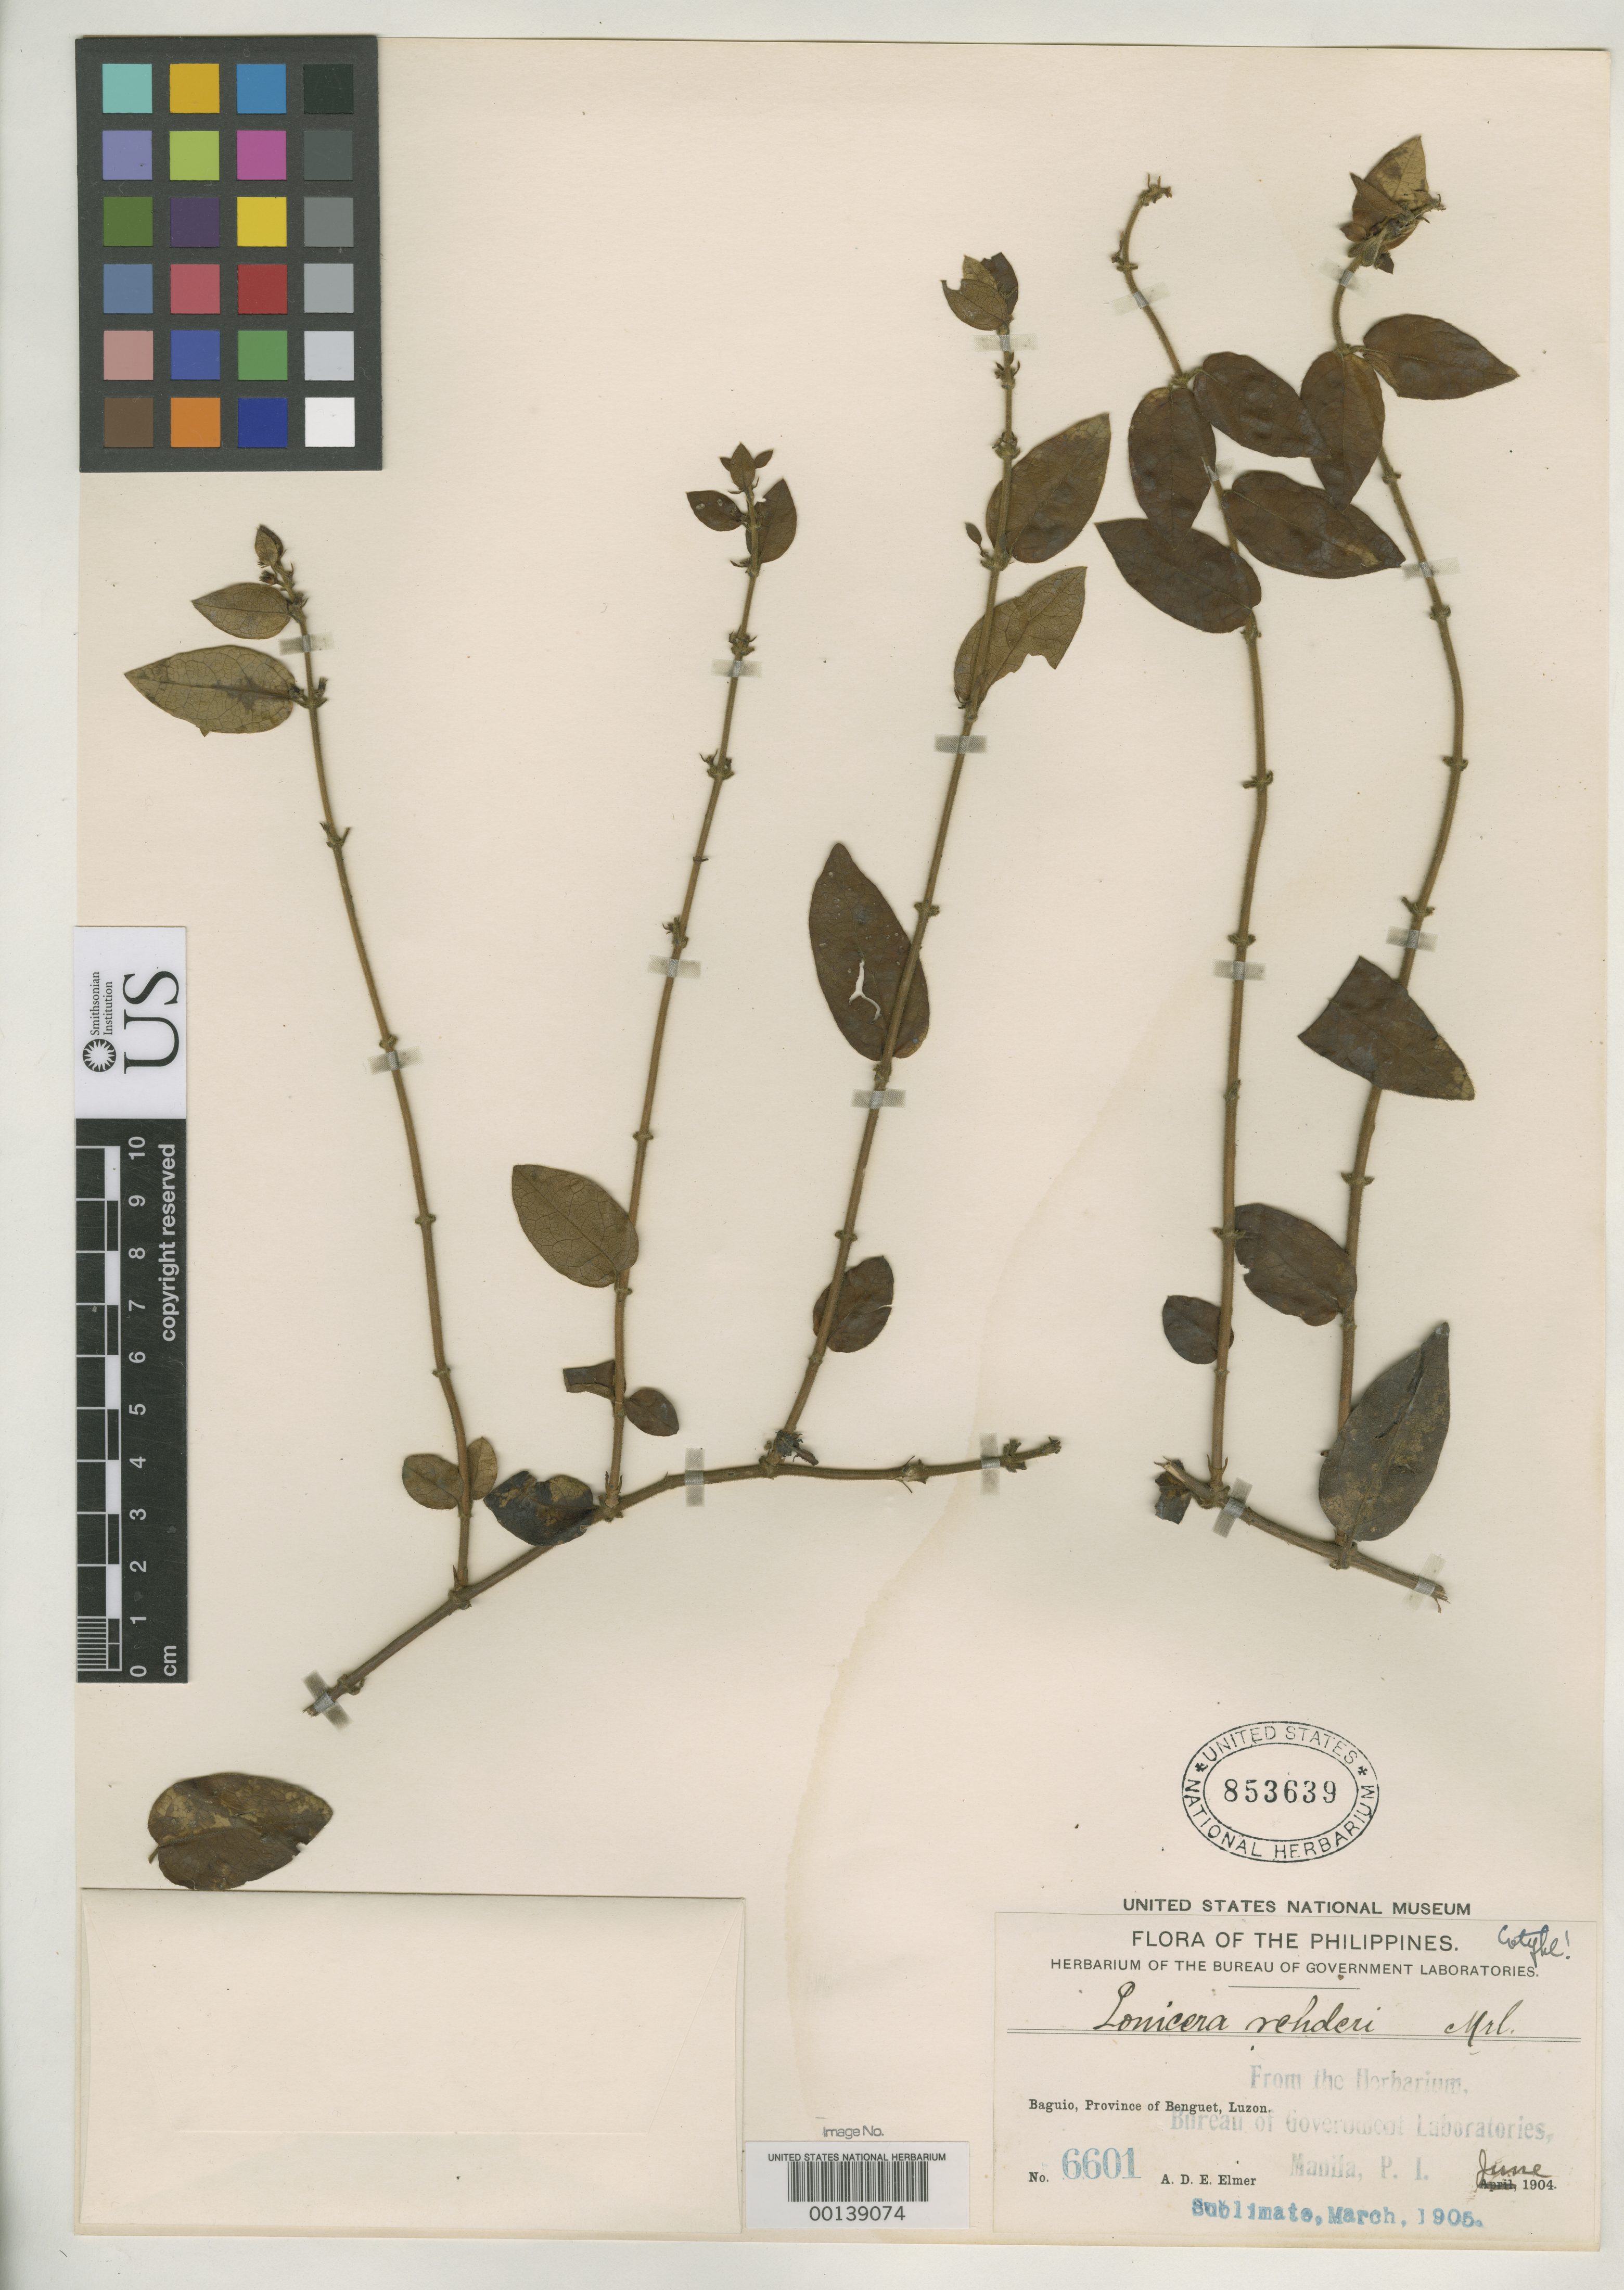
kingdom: Plantae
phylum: Tracheophyta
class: Magnoliopsida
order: Dipsacales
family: Caprifoliaceae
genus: Lonicera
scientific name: Lonicera rehderi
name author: Merr.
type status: Isotype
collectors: A. D. E. Elmer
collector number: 6601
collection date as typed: Jun 1904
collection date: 1904-06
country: Philippines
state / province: Cordillera (Administrative Region)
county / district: Benguet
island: Luzon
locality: Baguio.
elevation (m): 1800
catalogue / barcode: US 853639